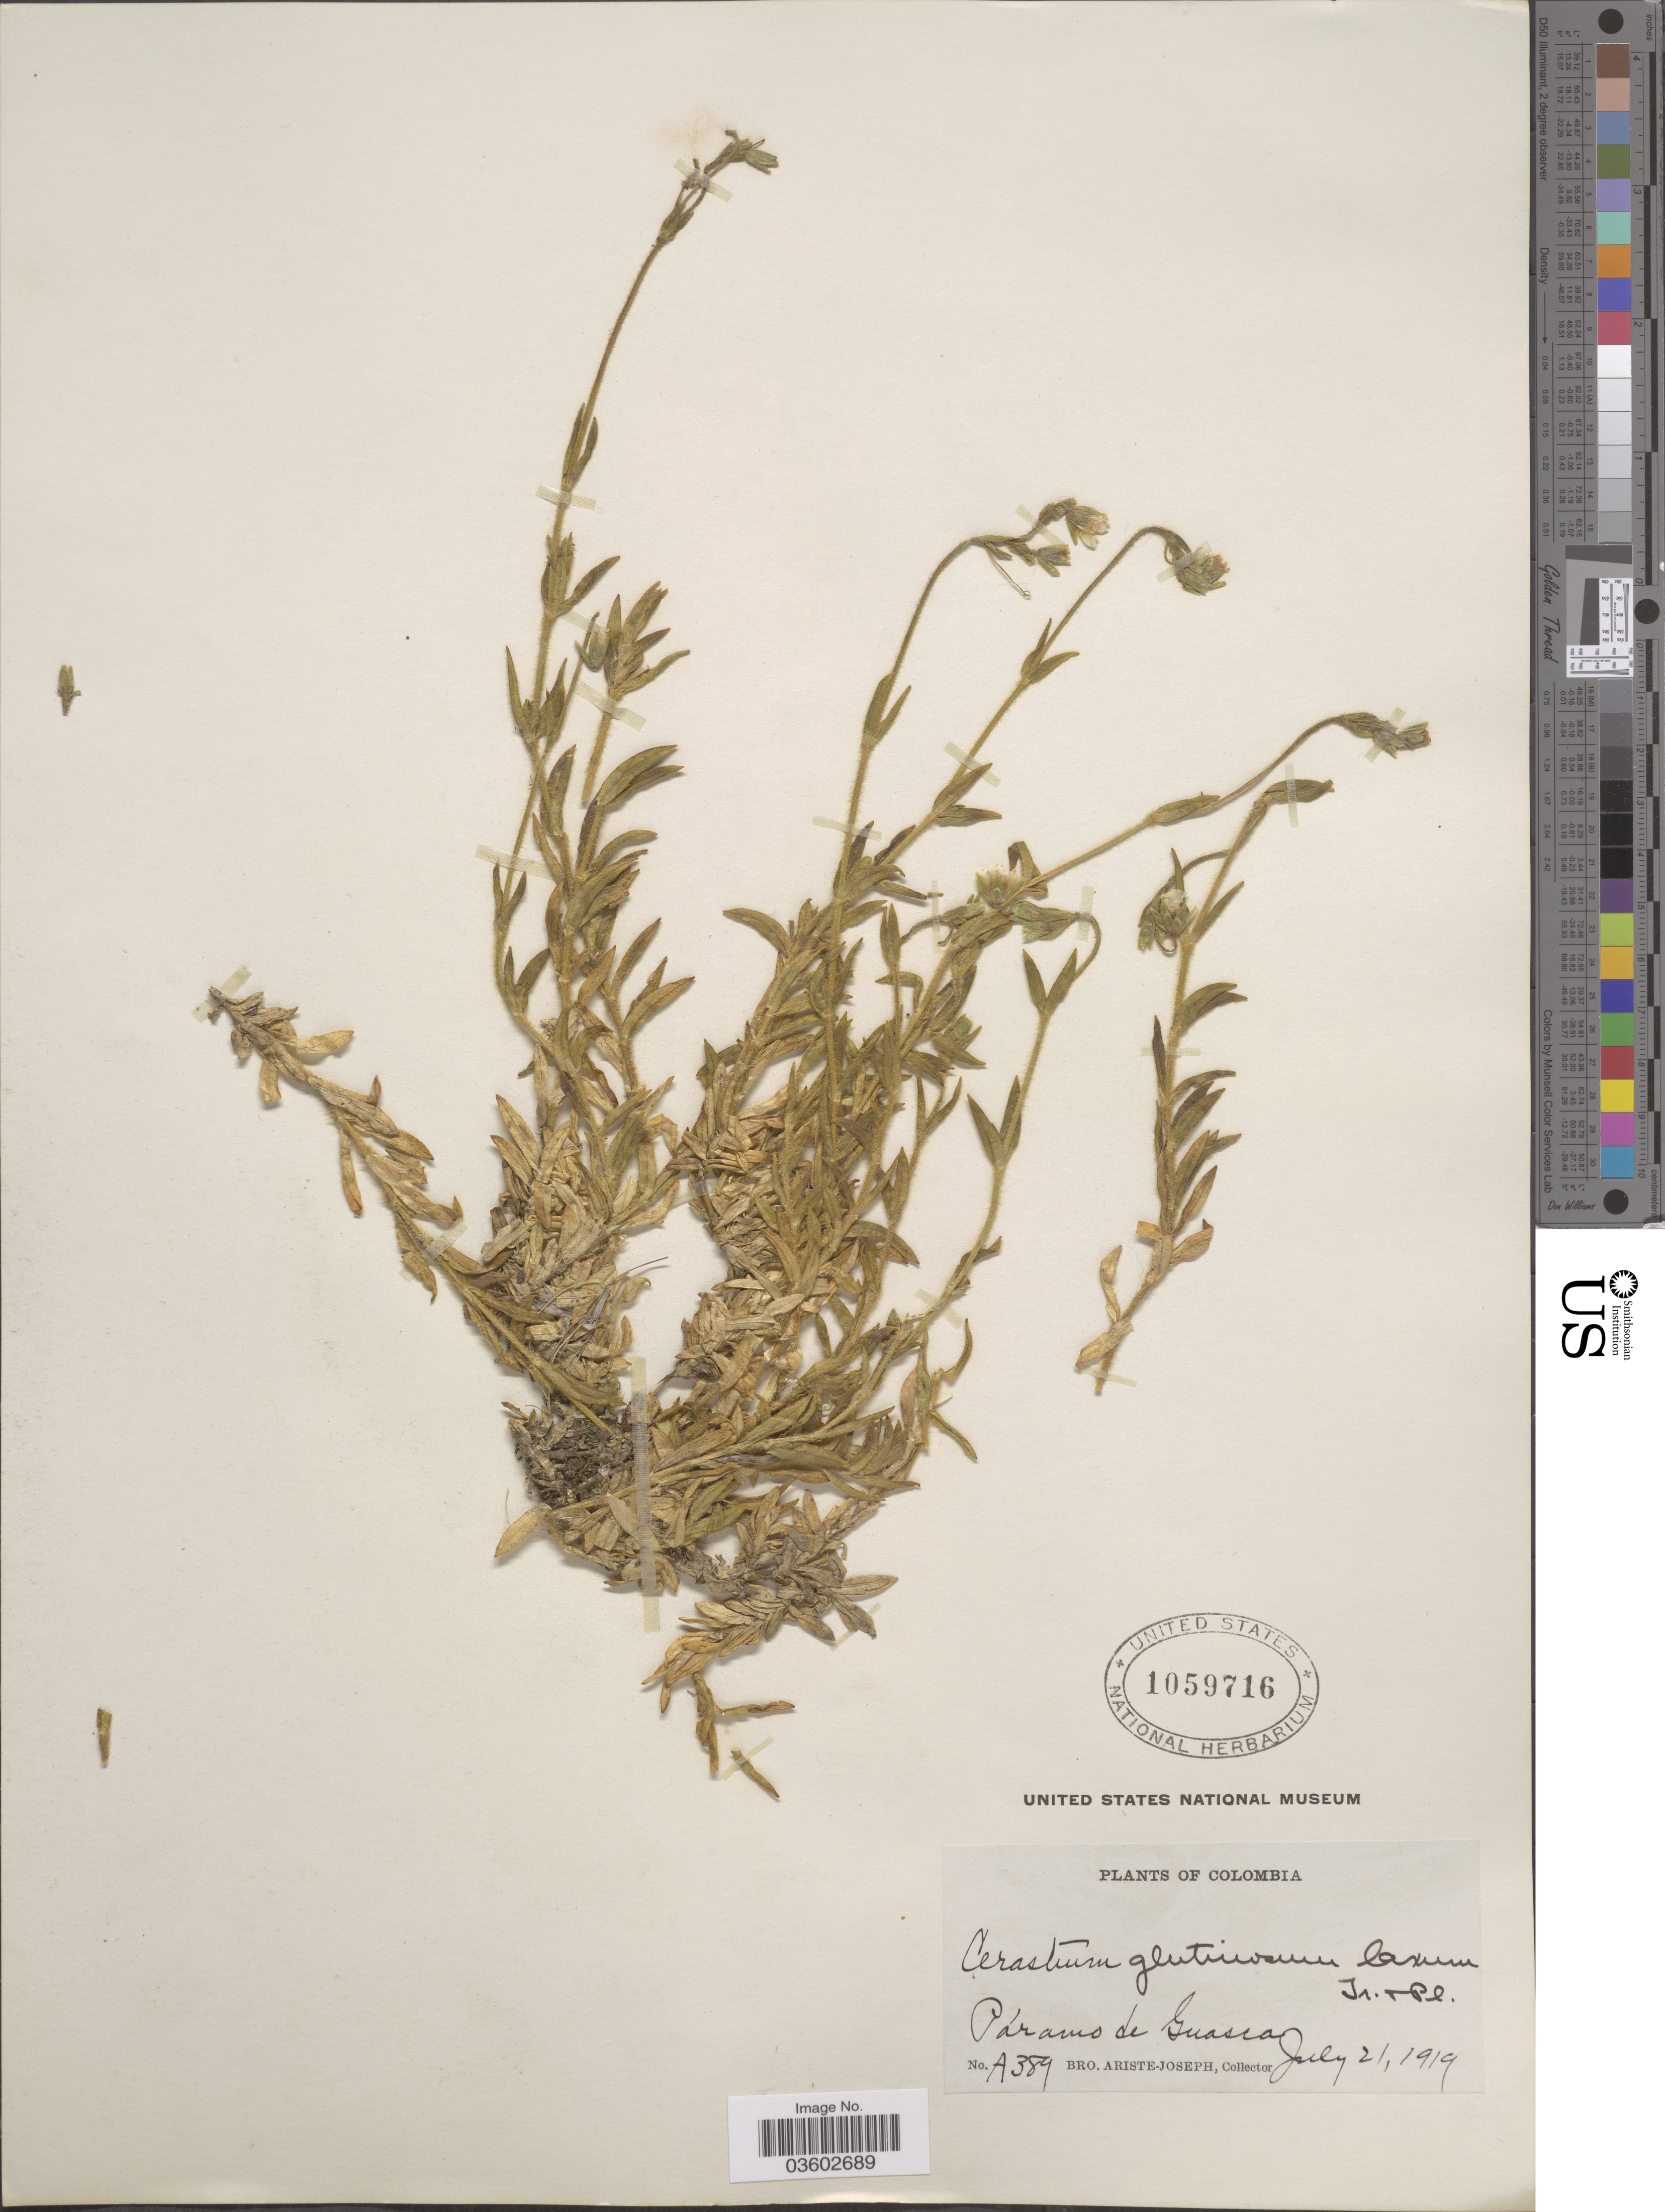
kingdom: Plantae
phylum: Tracheophyta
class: Magnoliopsida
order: Caryophyllales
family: Caryophyllaceae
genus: Cerastium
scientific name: Cerastium glutinosum var. laxum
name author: Triana & Planch.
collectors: Bro. Ariste-Joseph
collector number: A389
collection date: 1919-07-21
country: Colombia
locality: Páramo de Guasca.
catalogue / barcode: US 1059716